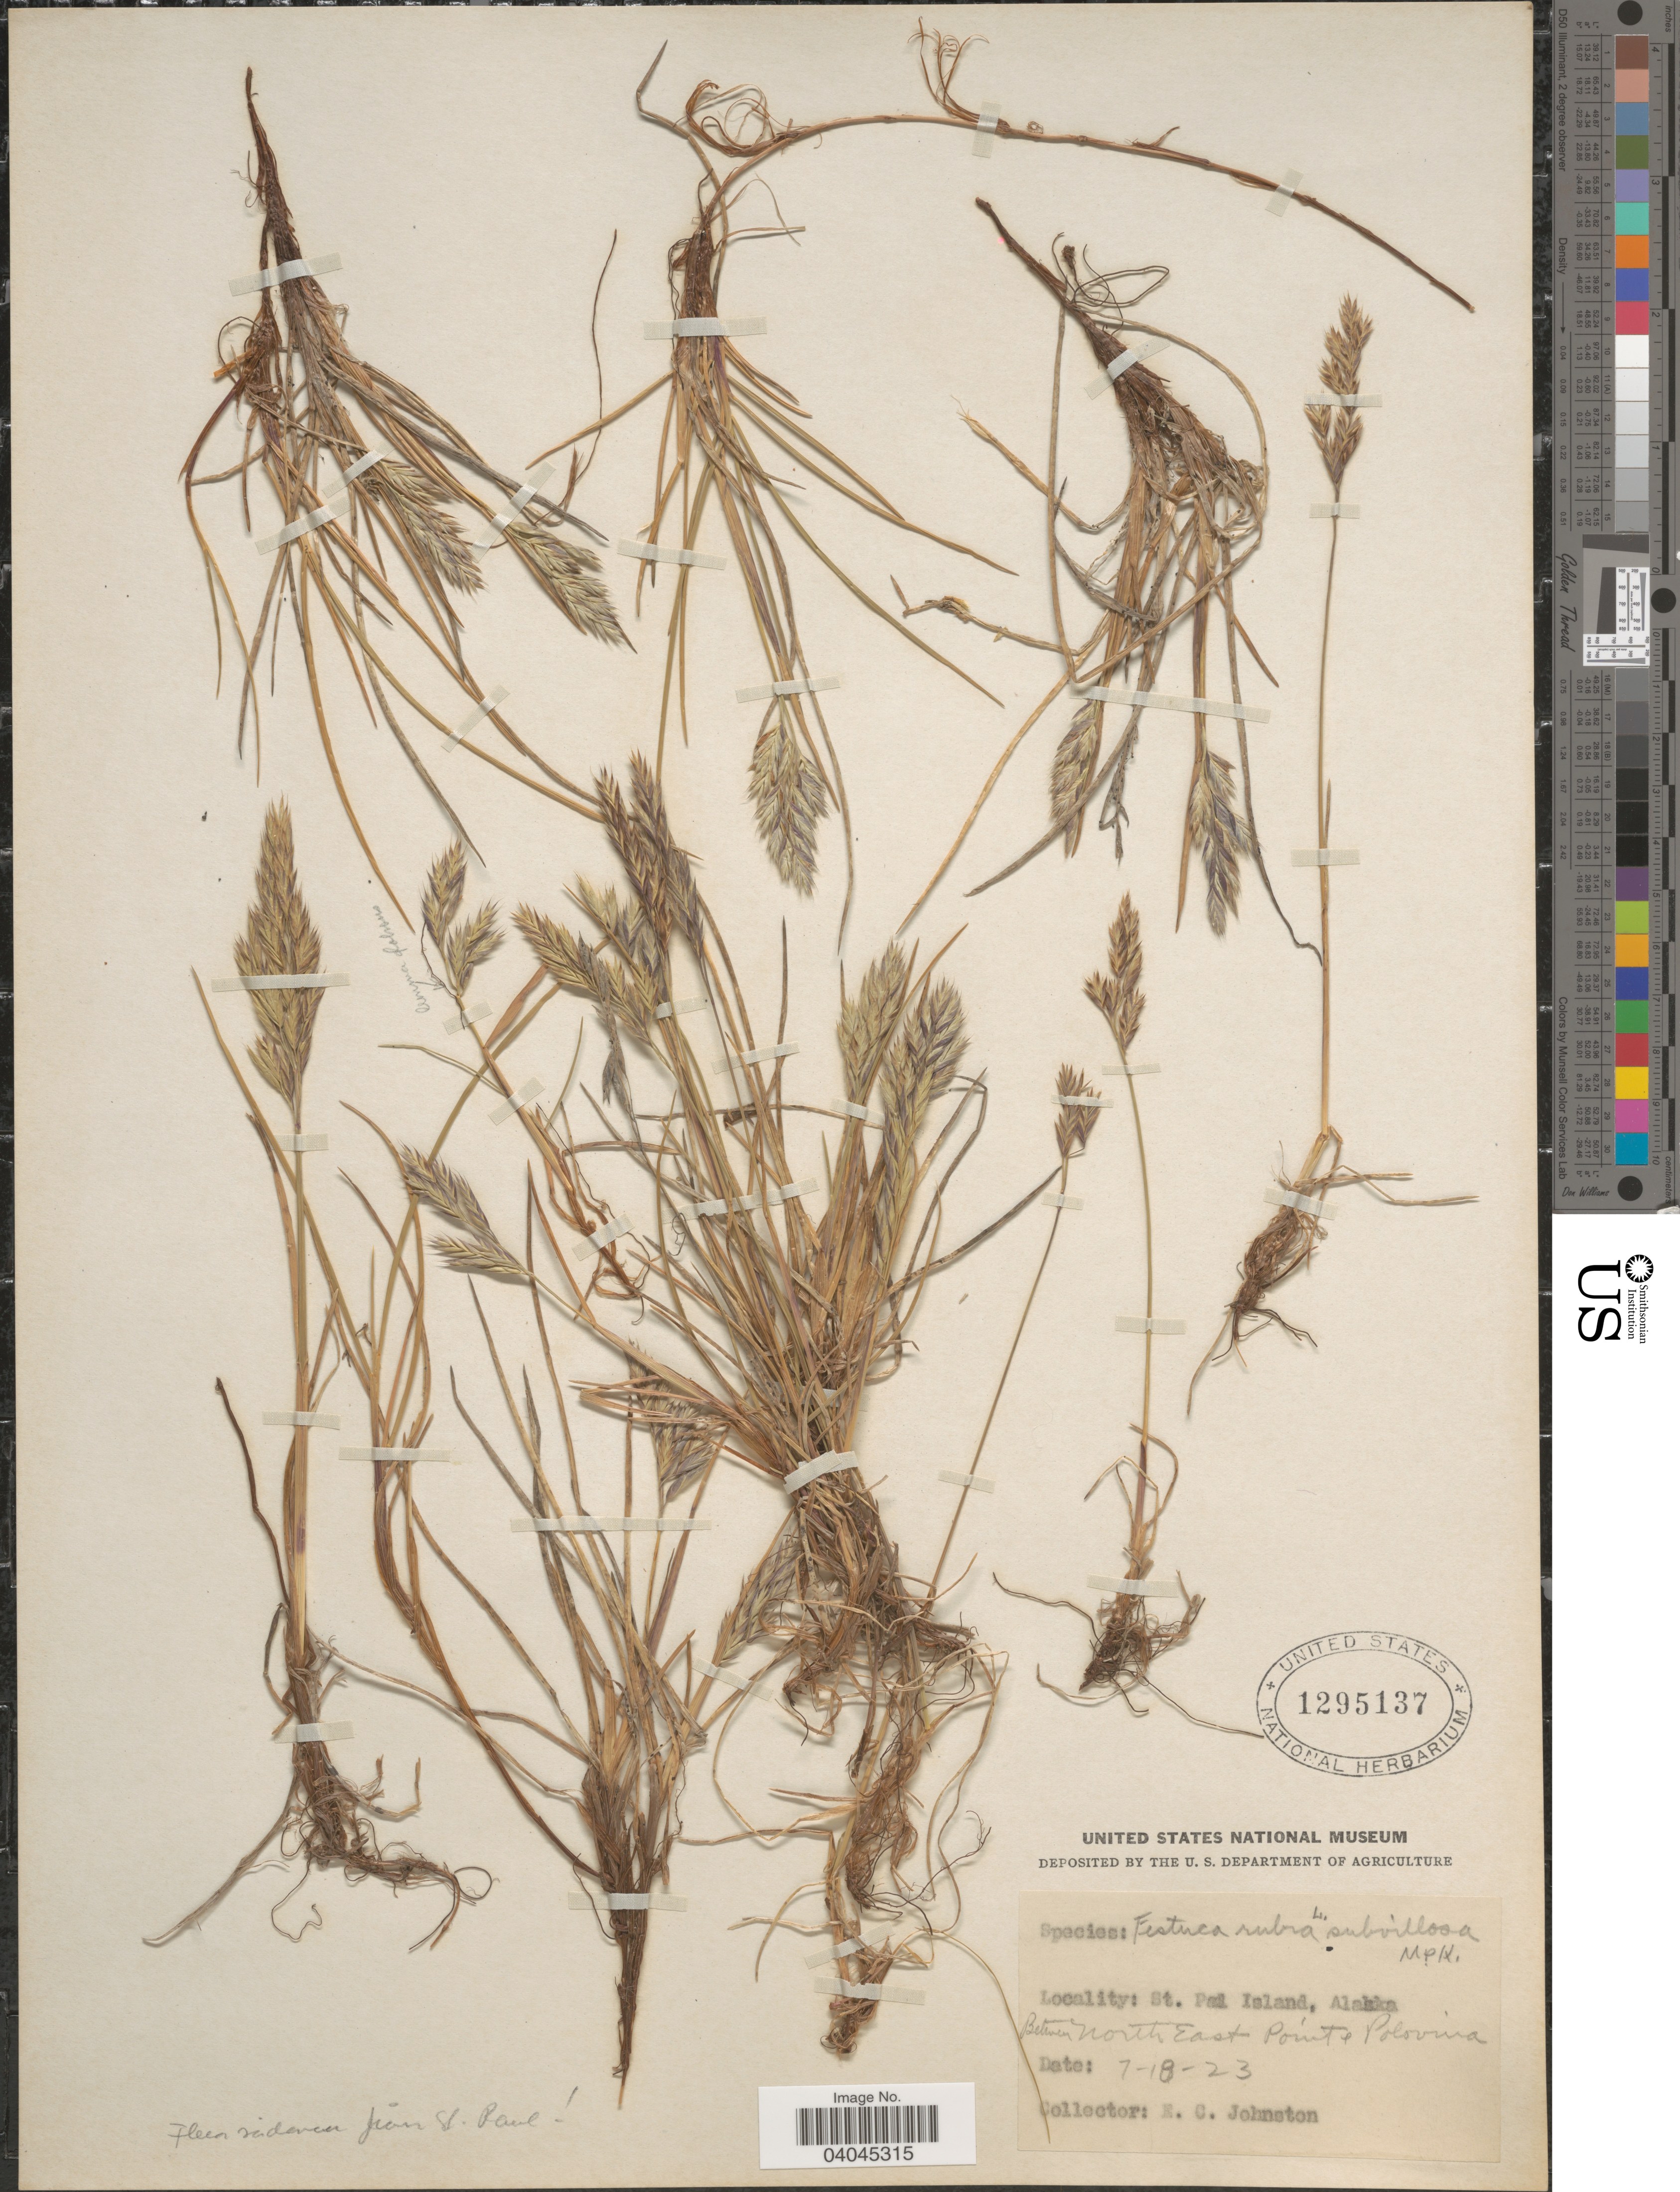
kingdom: Plantae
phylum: Tracheophyta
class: Liliopsida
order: Poales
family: Poaceae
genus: Festuca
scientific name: Festuca rubra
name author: L.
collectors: E. C. Johnston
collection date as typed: Transcribed d/m/y: 18/7/23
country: United States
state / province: Alaska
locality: St. Paul Island. Between North East Point + Polovina.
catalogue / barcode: US 1295137